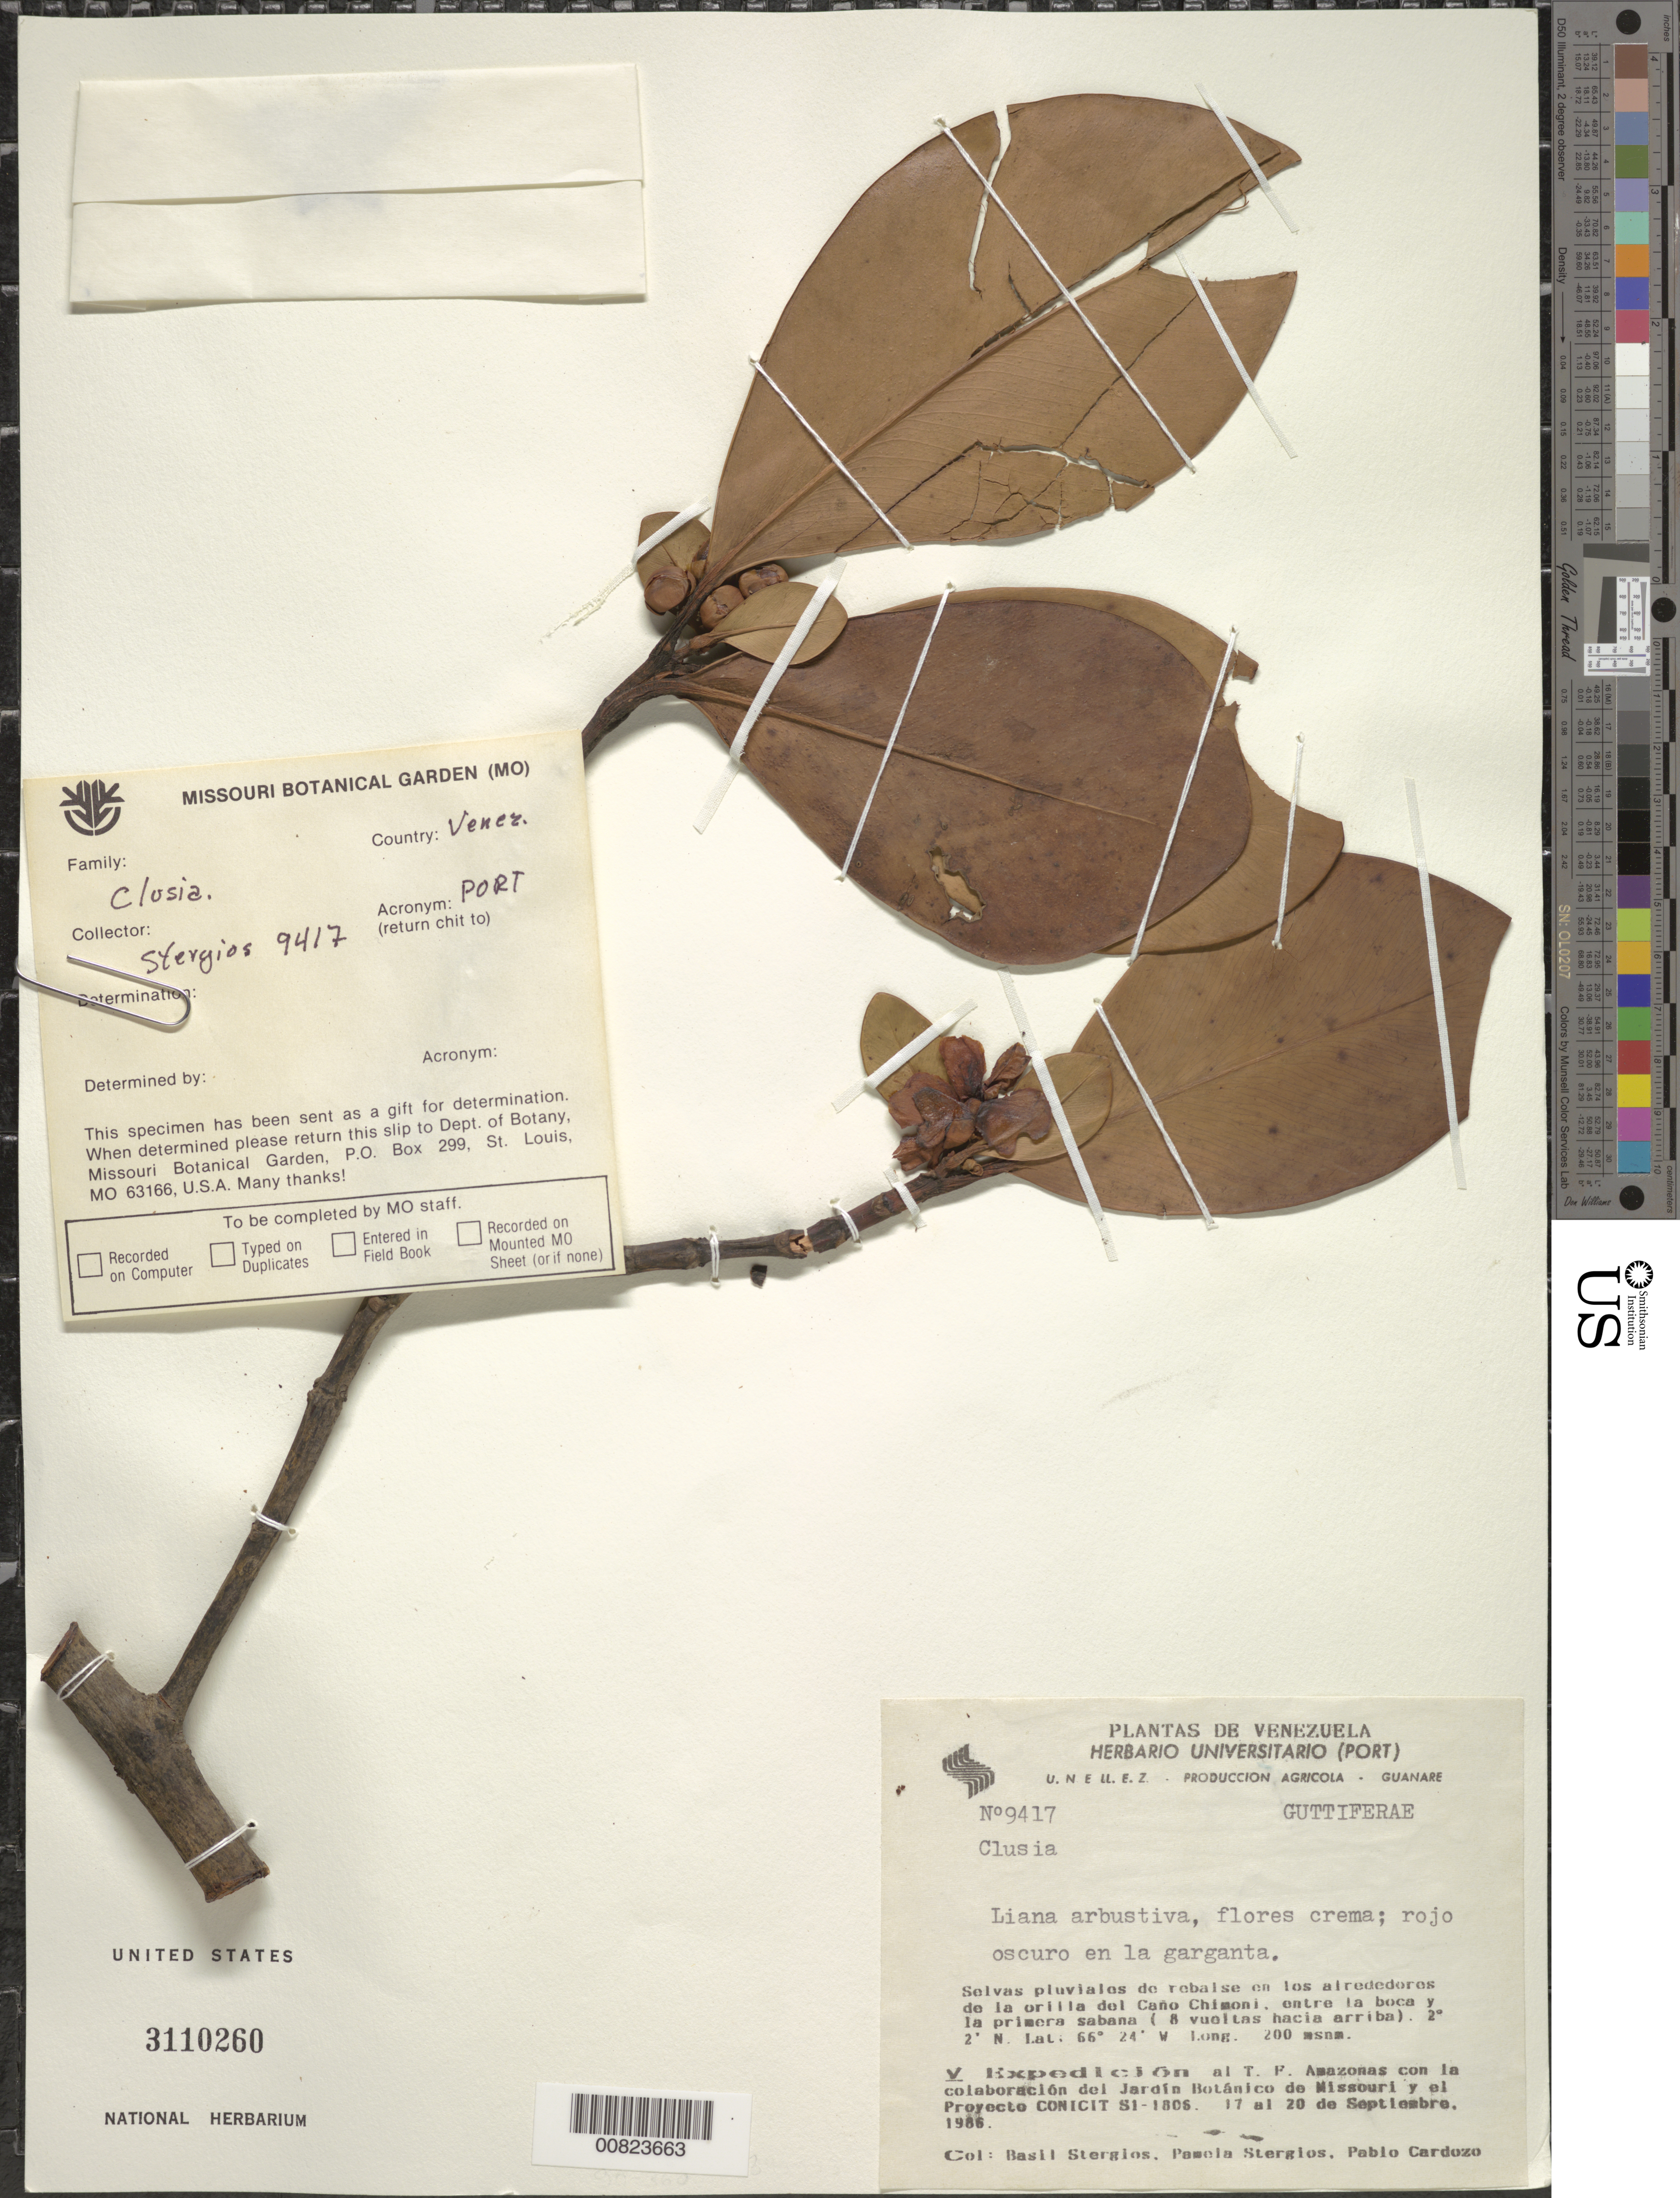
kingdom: Plantae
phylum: Tracheophyta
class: Magnoliopsida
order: Malpighiales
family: Clusiaceae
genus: Clusia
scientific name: Clusia sp.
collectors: B. G. Stergios, P. Stergios & P. Cardozo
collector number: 9417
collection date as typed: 17-Sep-86 to 20-Sep-86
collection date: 1986-09-17/1986-09-20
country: Venezuela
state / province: Amazonas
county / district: Río Negro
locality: Caño Chimoni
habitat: Selvas pluvialos de rebalse en los alrededores de la orilla del Cano; entre la boca y la primera sabana (8 ceultas hacia arriba)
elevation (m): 200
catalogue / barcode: US 3110260